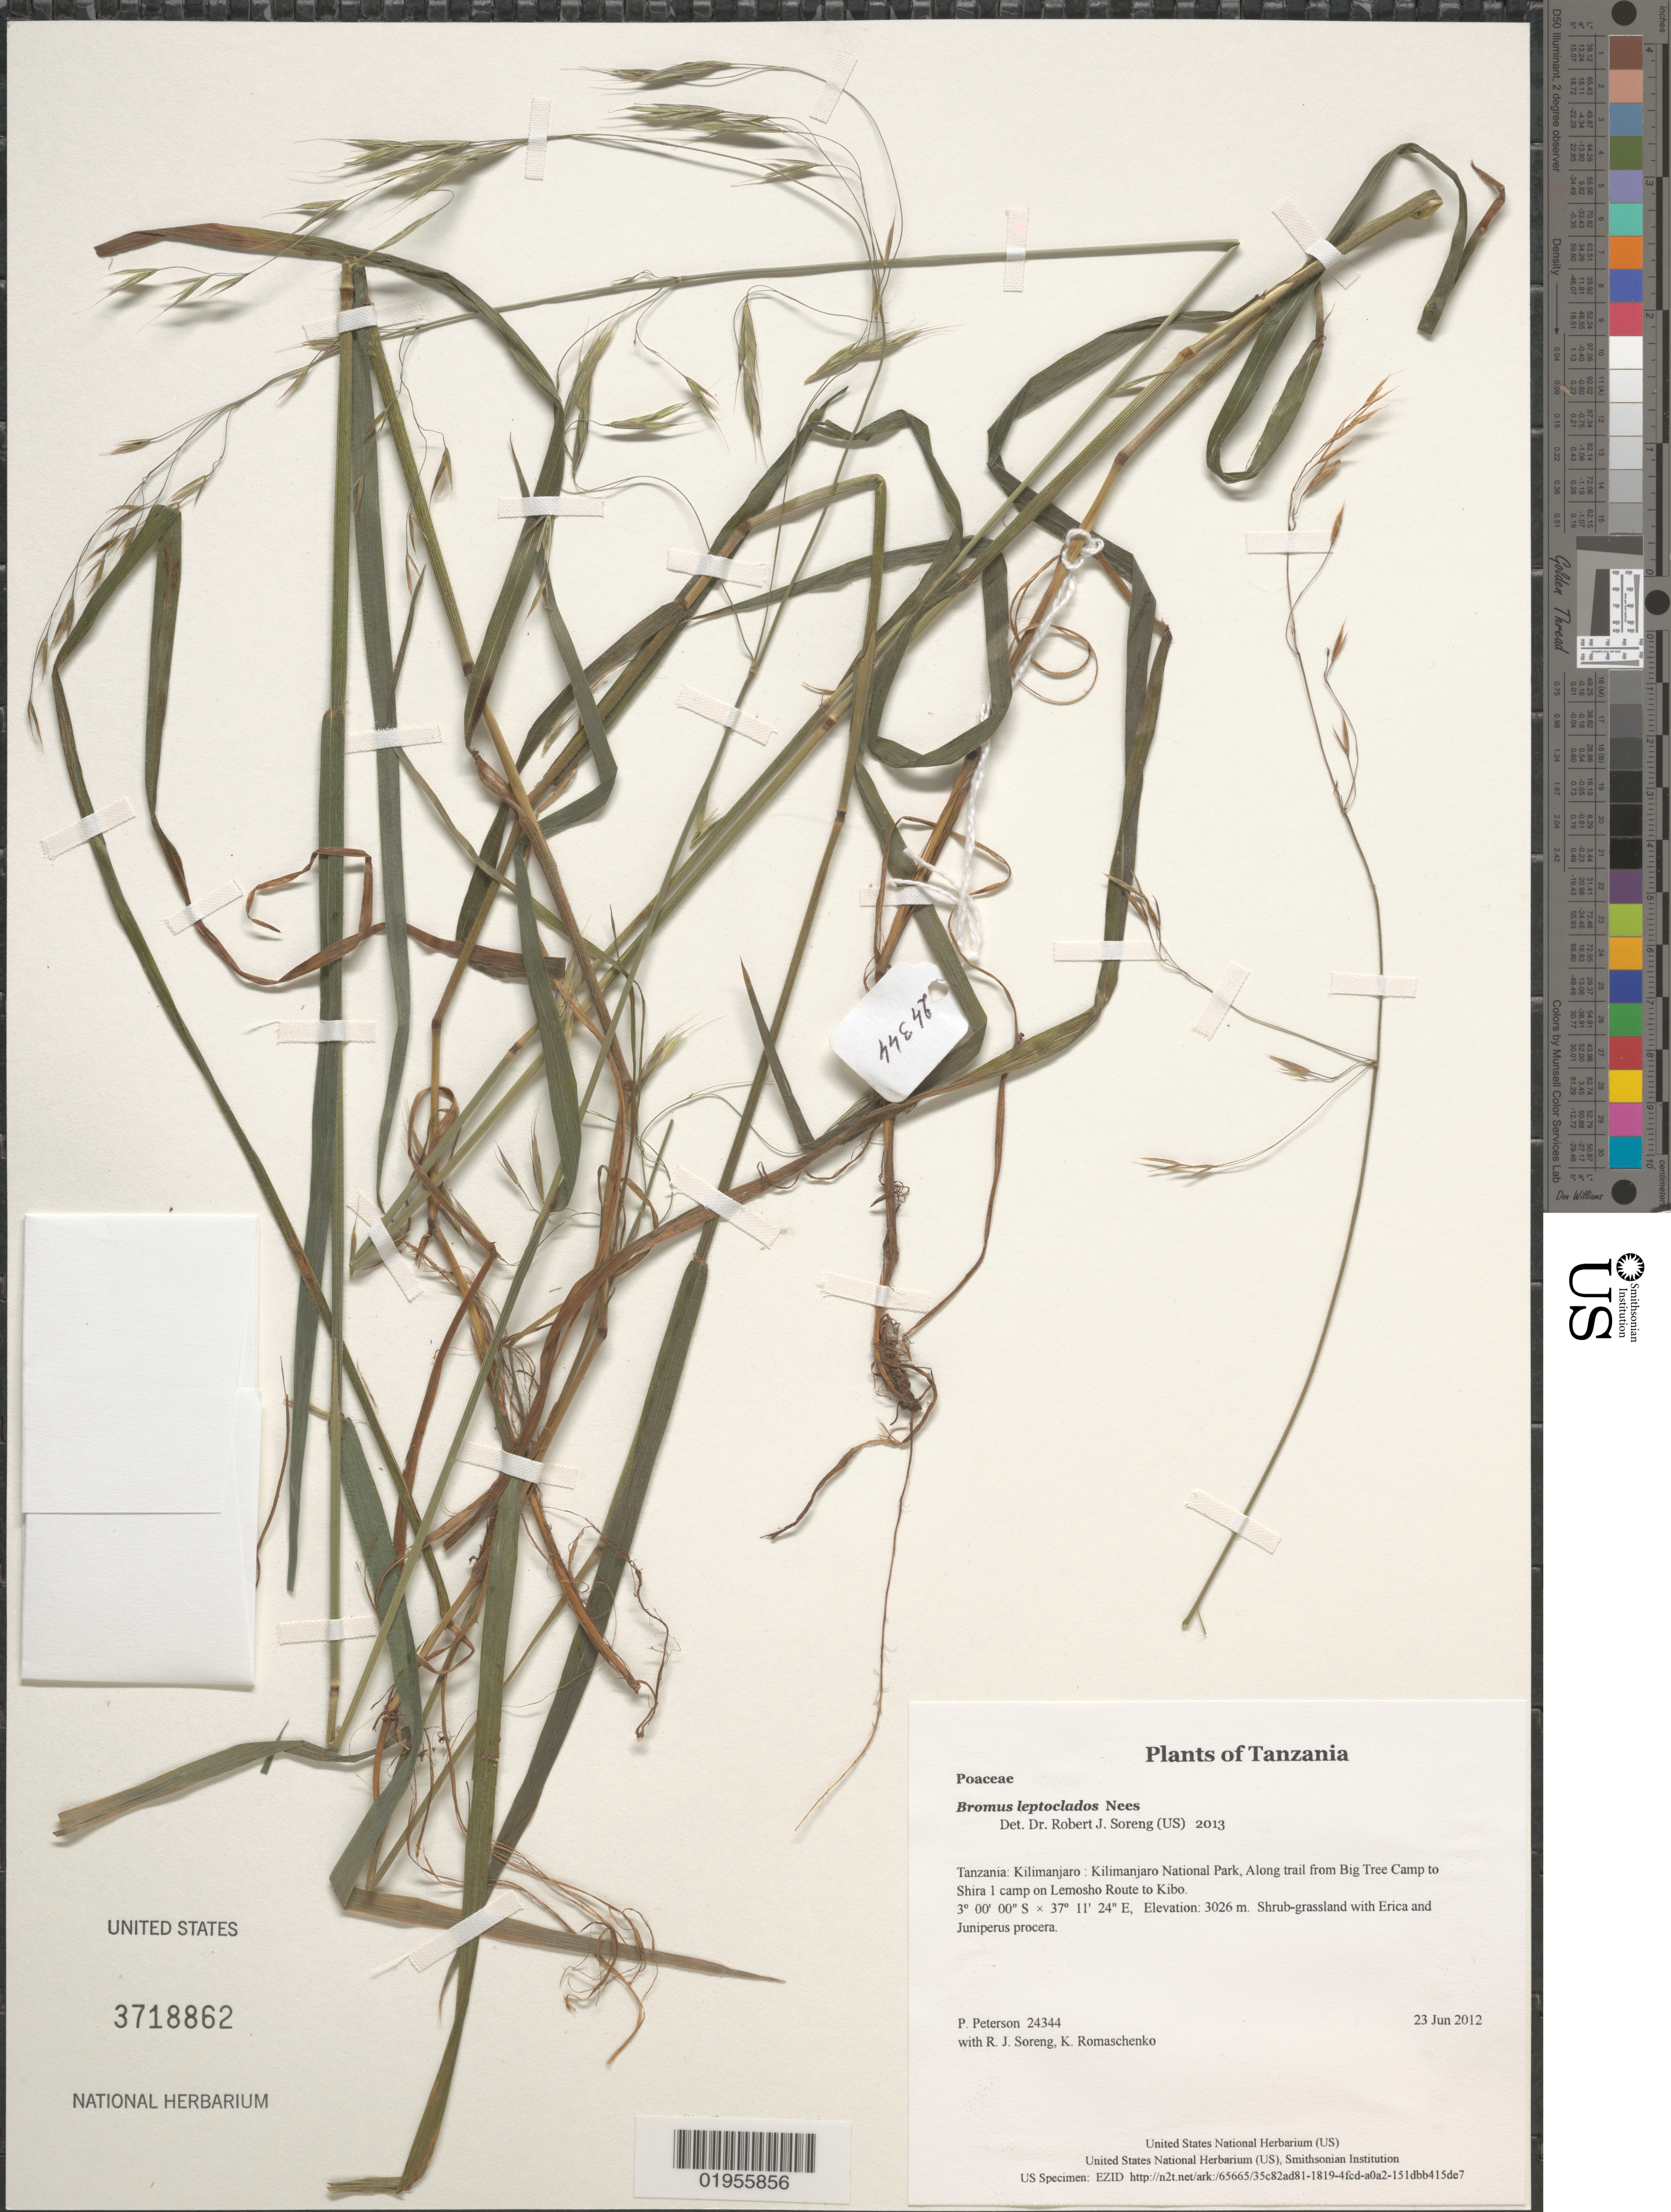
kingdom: Plantae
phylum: Tracheophyta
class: Liliopsida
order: Poales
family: Poaceae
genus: Bromus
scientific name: Bromus leptoclados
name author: Nees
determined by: Soreng, Robert J., Research Associate (BOT), Smithsonian Institution - National Museum of Natural History (UNITED STATES)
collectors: P. M. Peterson, R. J. Soreng & K. Romaschenko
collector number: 24344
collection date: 2012-06-23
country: Tanzania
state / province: Kilimanjaro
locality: Kilimanjaro National Park, Along trail from Big Tree Camp to Shira 1 camp on Lemosho Route to Kibo.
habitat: Shrub-grassland with Erica and Juniperus procera.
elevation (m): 3026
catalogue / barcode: US 3718862